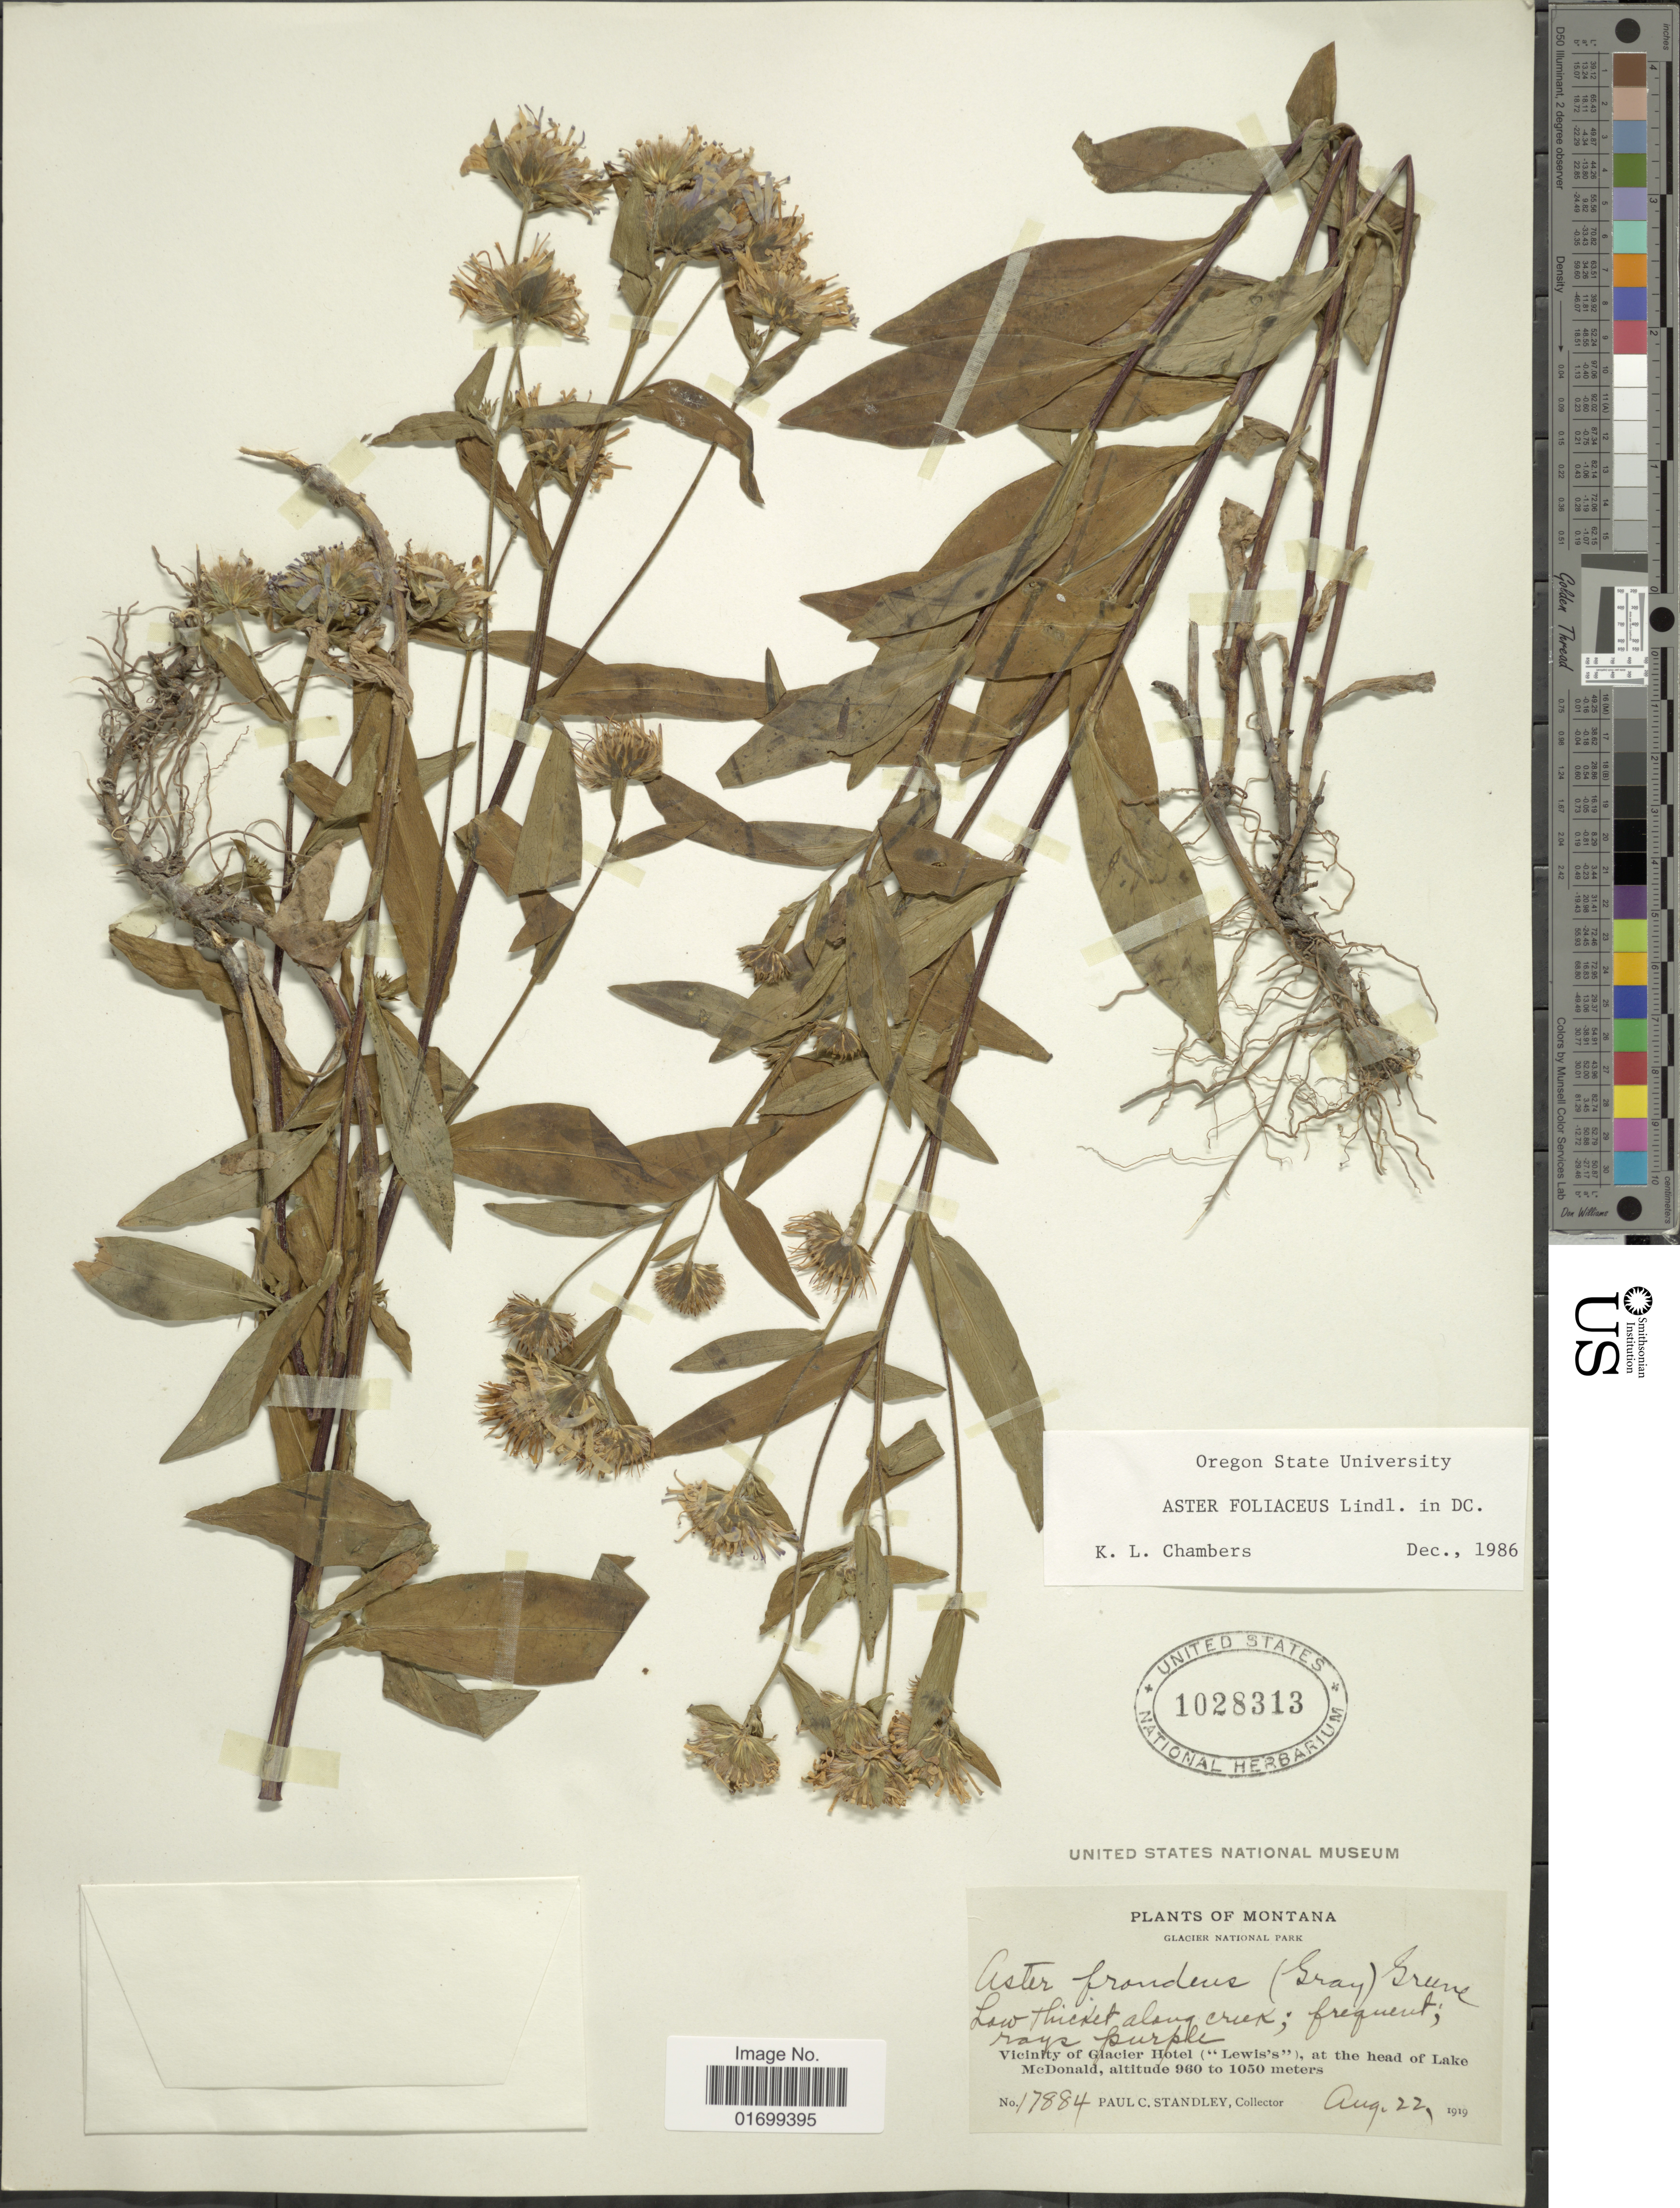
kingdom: Plantae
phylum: Tracheophyta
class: Magnoliopsida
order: Asterales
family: Asteraceae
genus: Symphyotrichum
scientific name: Symphyotrichum foliaceum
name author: (Lindl. ex DC.) G.L. Nesom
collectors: P. C. Standley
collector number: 17884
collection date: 1919-08-22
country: United States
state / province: Montana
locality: Glacier National Park, low thicket along creek, vicinity of Glacier Hotel ("Lewis's"), at the head of Lake McDonald.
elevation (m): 960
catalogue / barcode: US 1028313